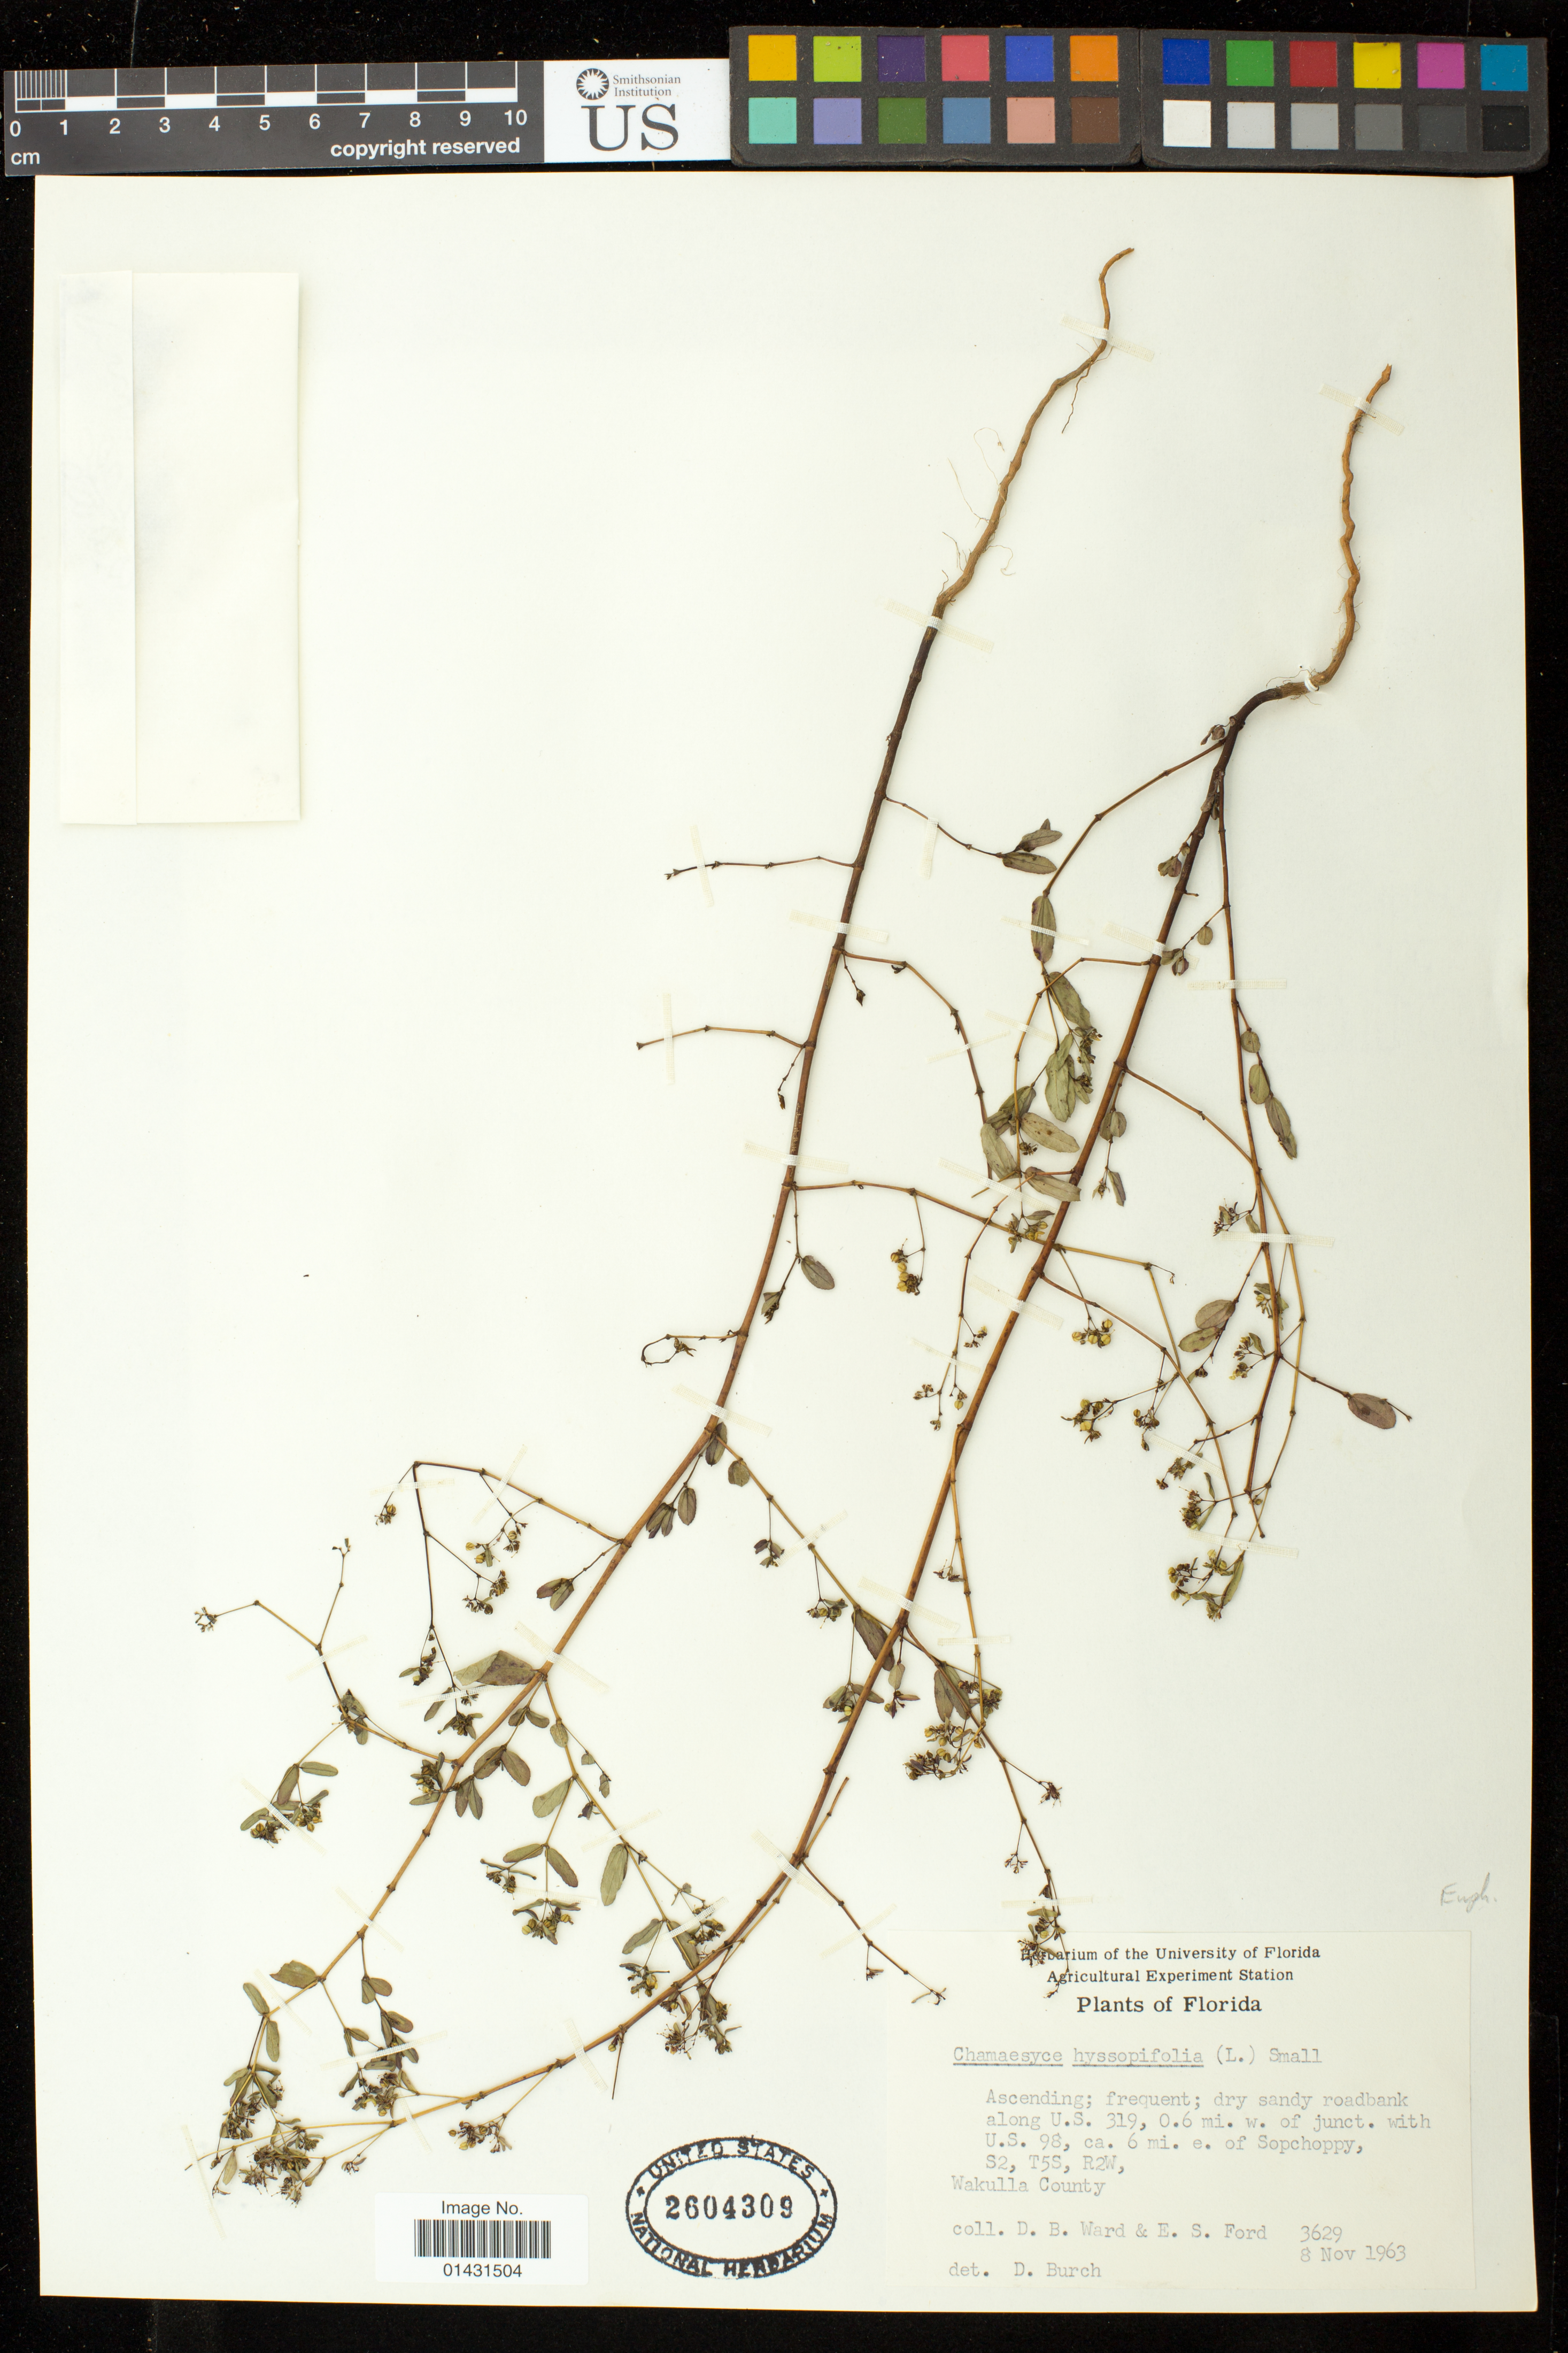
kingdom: Plantae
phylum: Tracheophyta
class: Magnoliopsida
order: Malpighiales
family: Euphorbiaceae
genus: Euphorbia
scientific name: Euphorbia hyssopifolia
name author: L.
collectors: D. B. Ward & E. Ford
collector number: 3629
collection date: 1963-11-08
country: United States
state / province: Florida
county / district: Wakulla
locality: Along U.S. 310, 0.6 mi. w. of junct. with U.S. 98, ca. 6 mi. e. of Sopchoppy, S2, T5S, R2W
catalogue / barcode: US 2604309